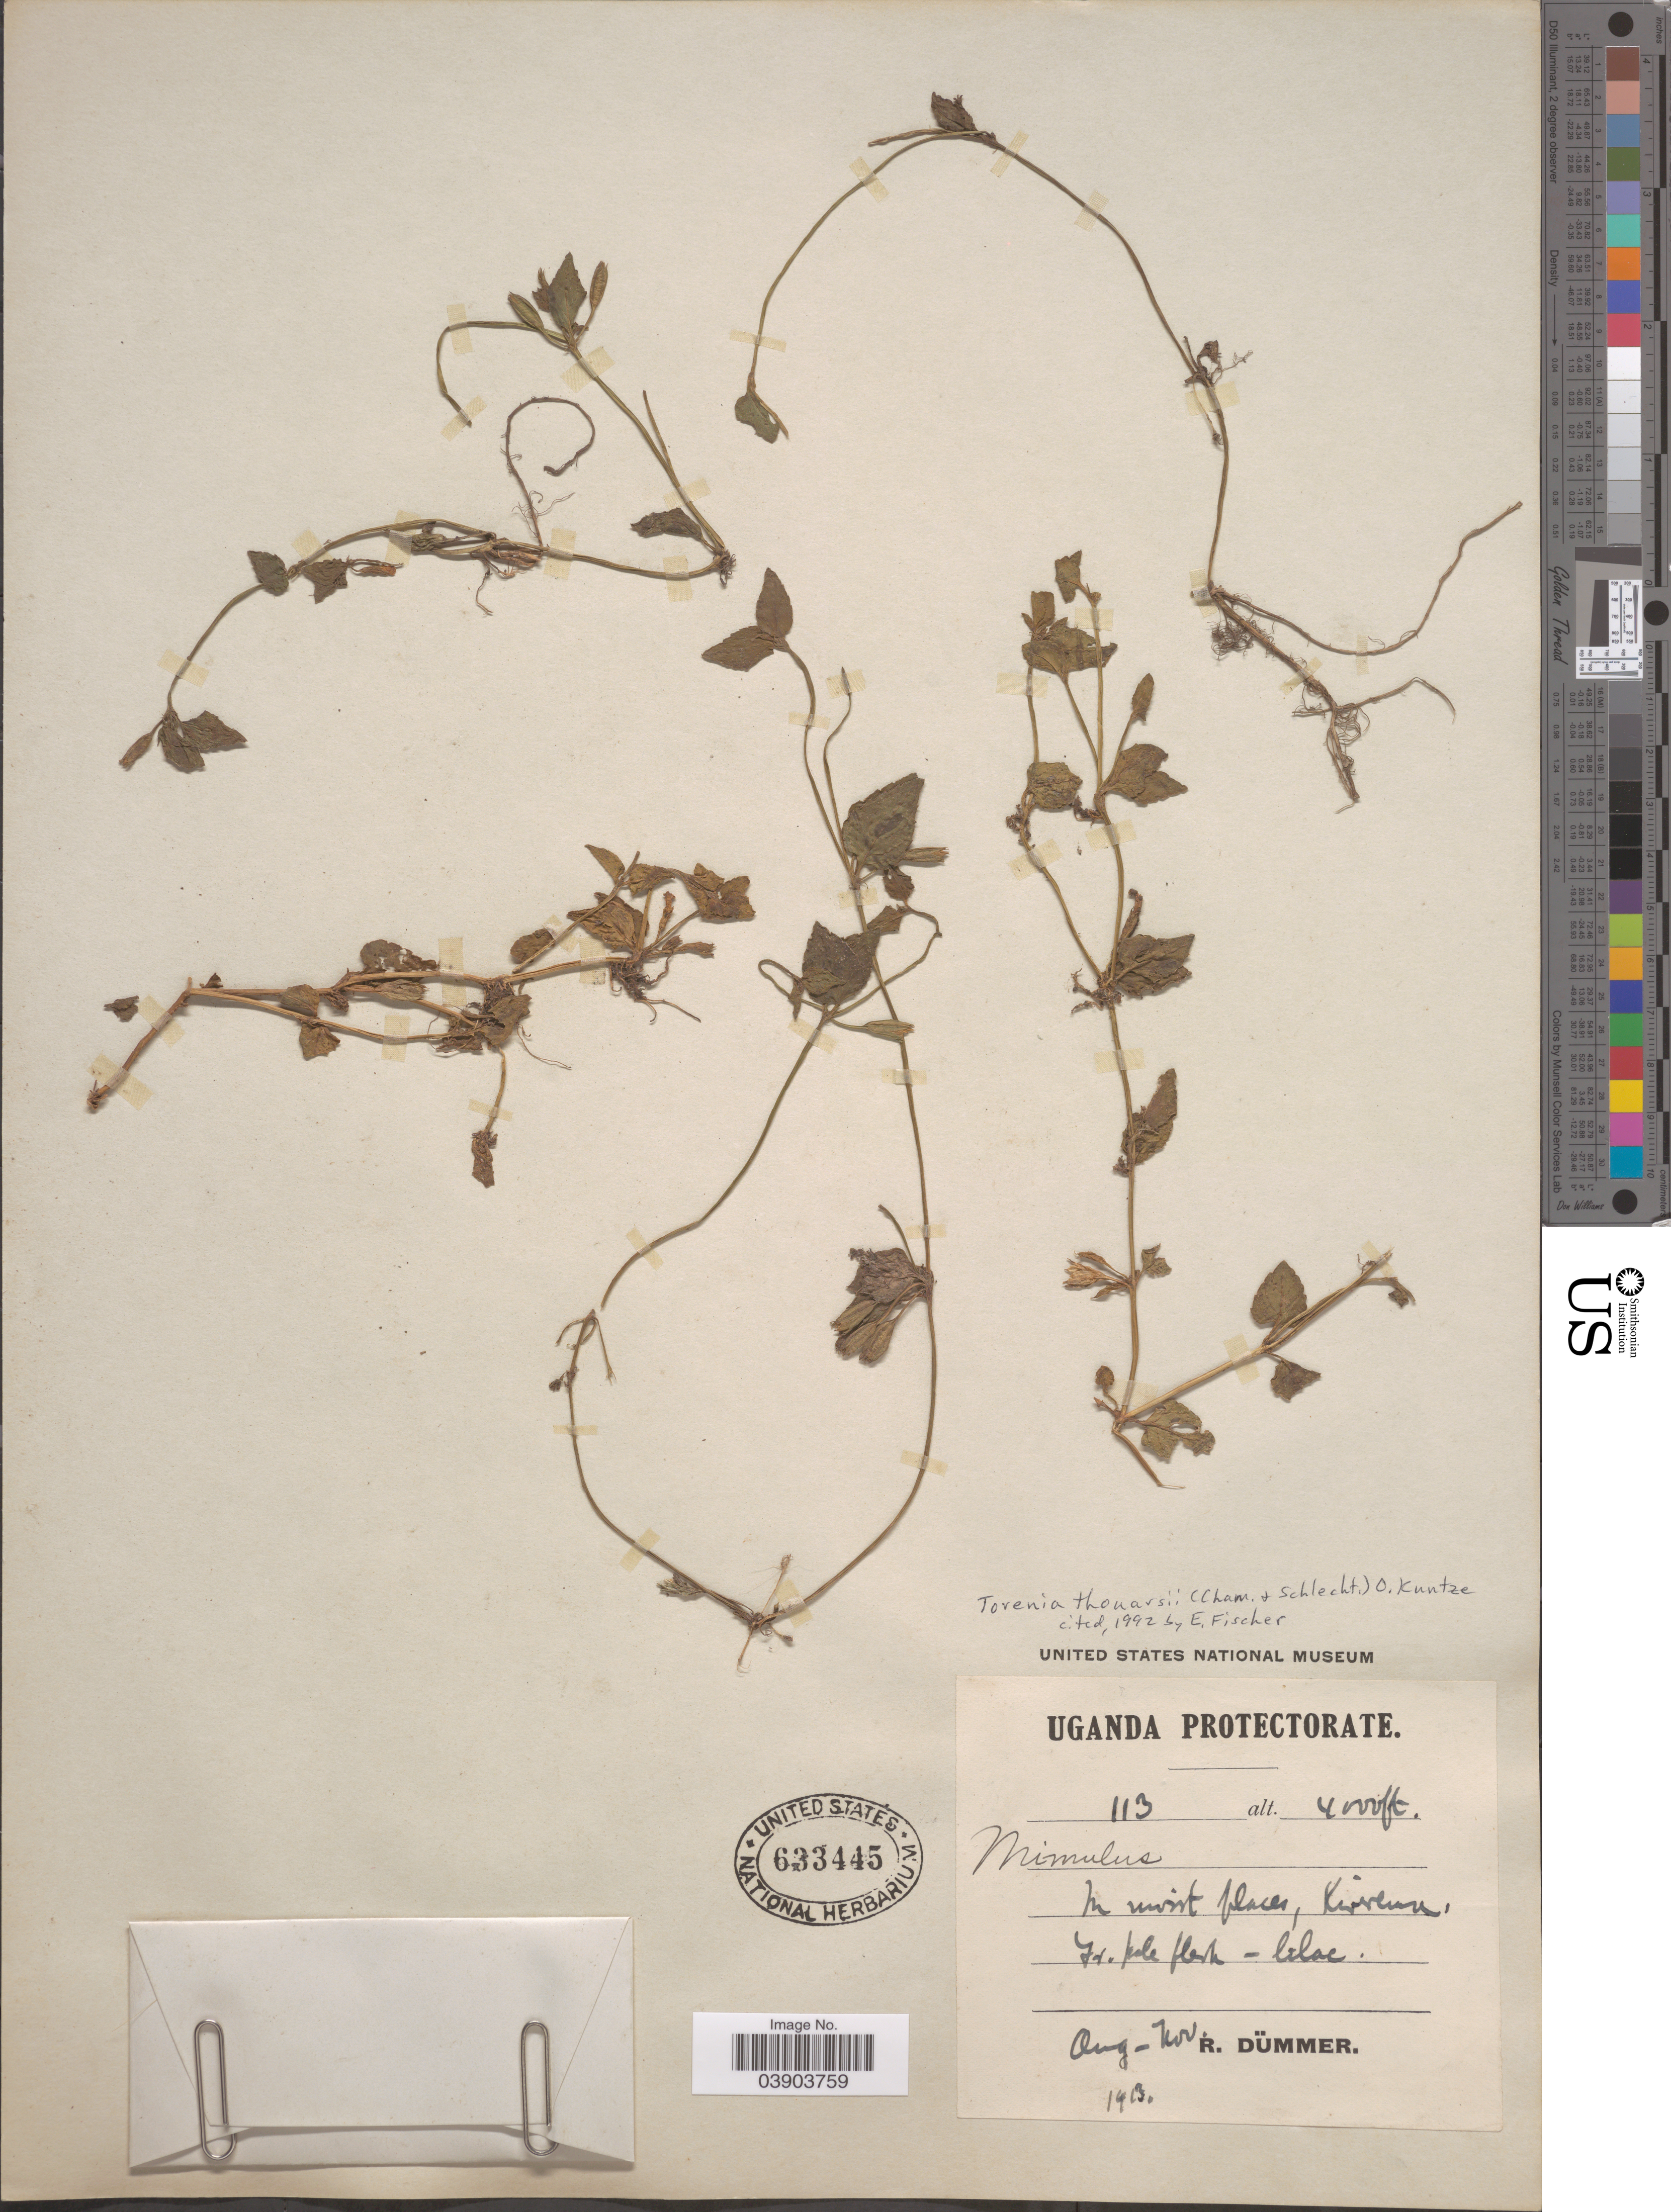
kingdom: Plantae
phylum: Tracheophyta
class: Magnoliopsida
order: Lamiales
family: Linderniaceae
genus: Torenia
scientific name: Torenia thouarsii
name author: (Cham. & Schltdl.) Kuntze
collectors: R. A. Dümmer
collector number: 113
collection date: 1913-08/1913-11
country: Uganda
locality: In moist places, Kivuvu.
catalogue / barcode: US 633445